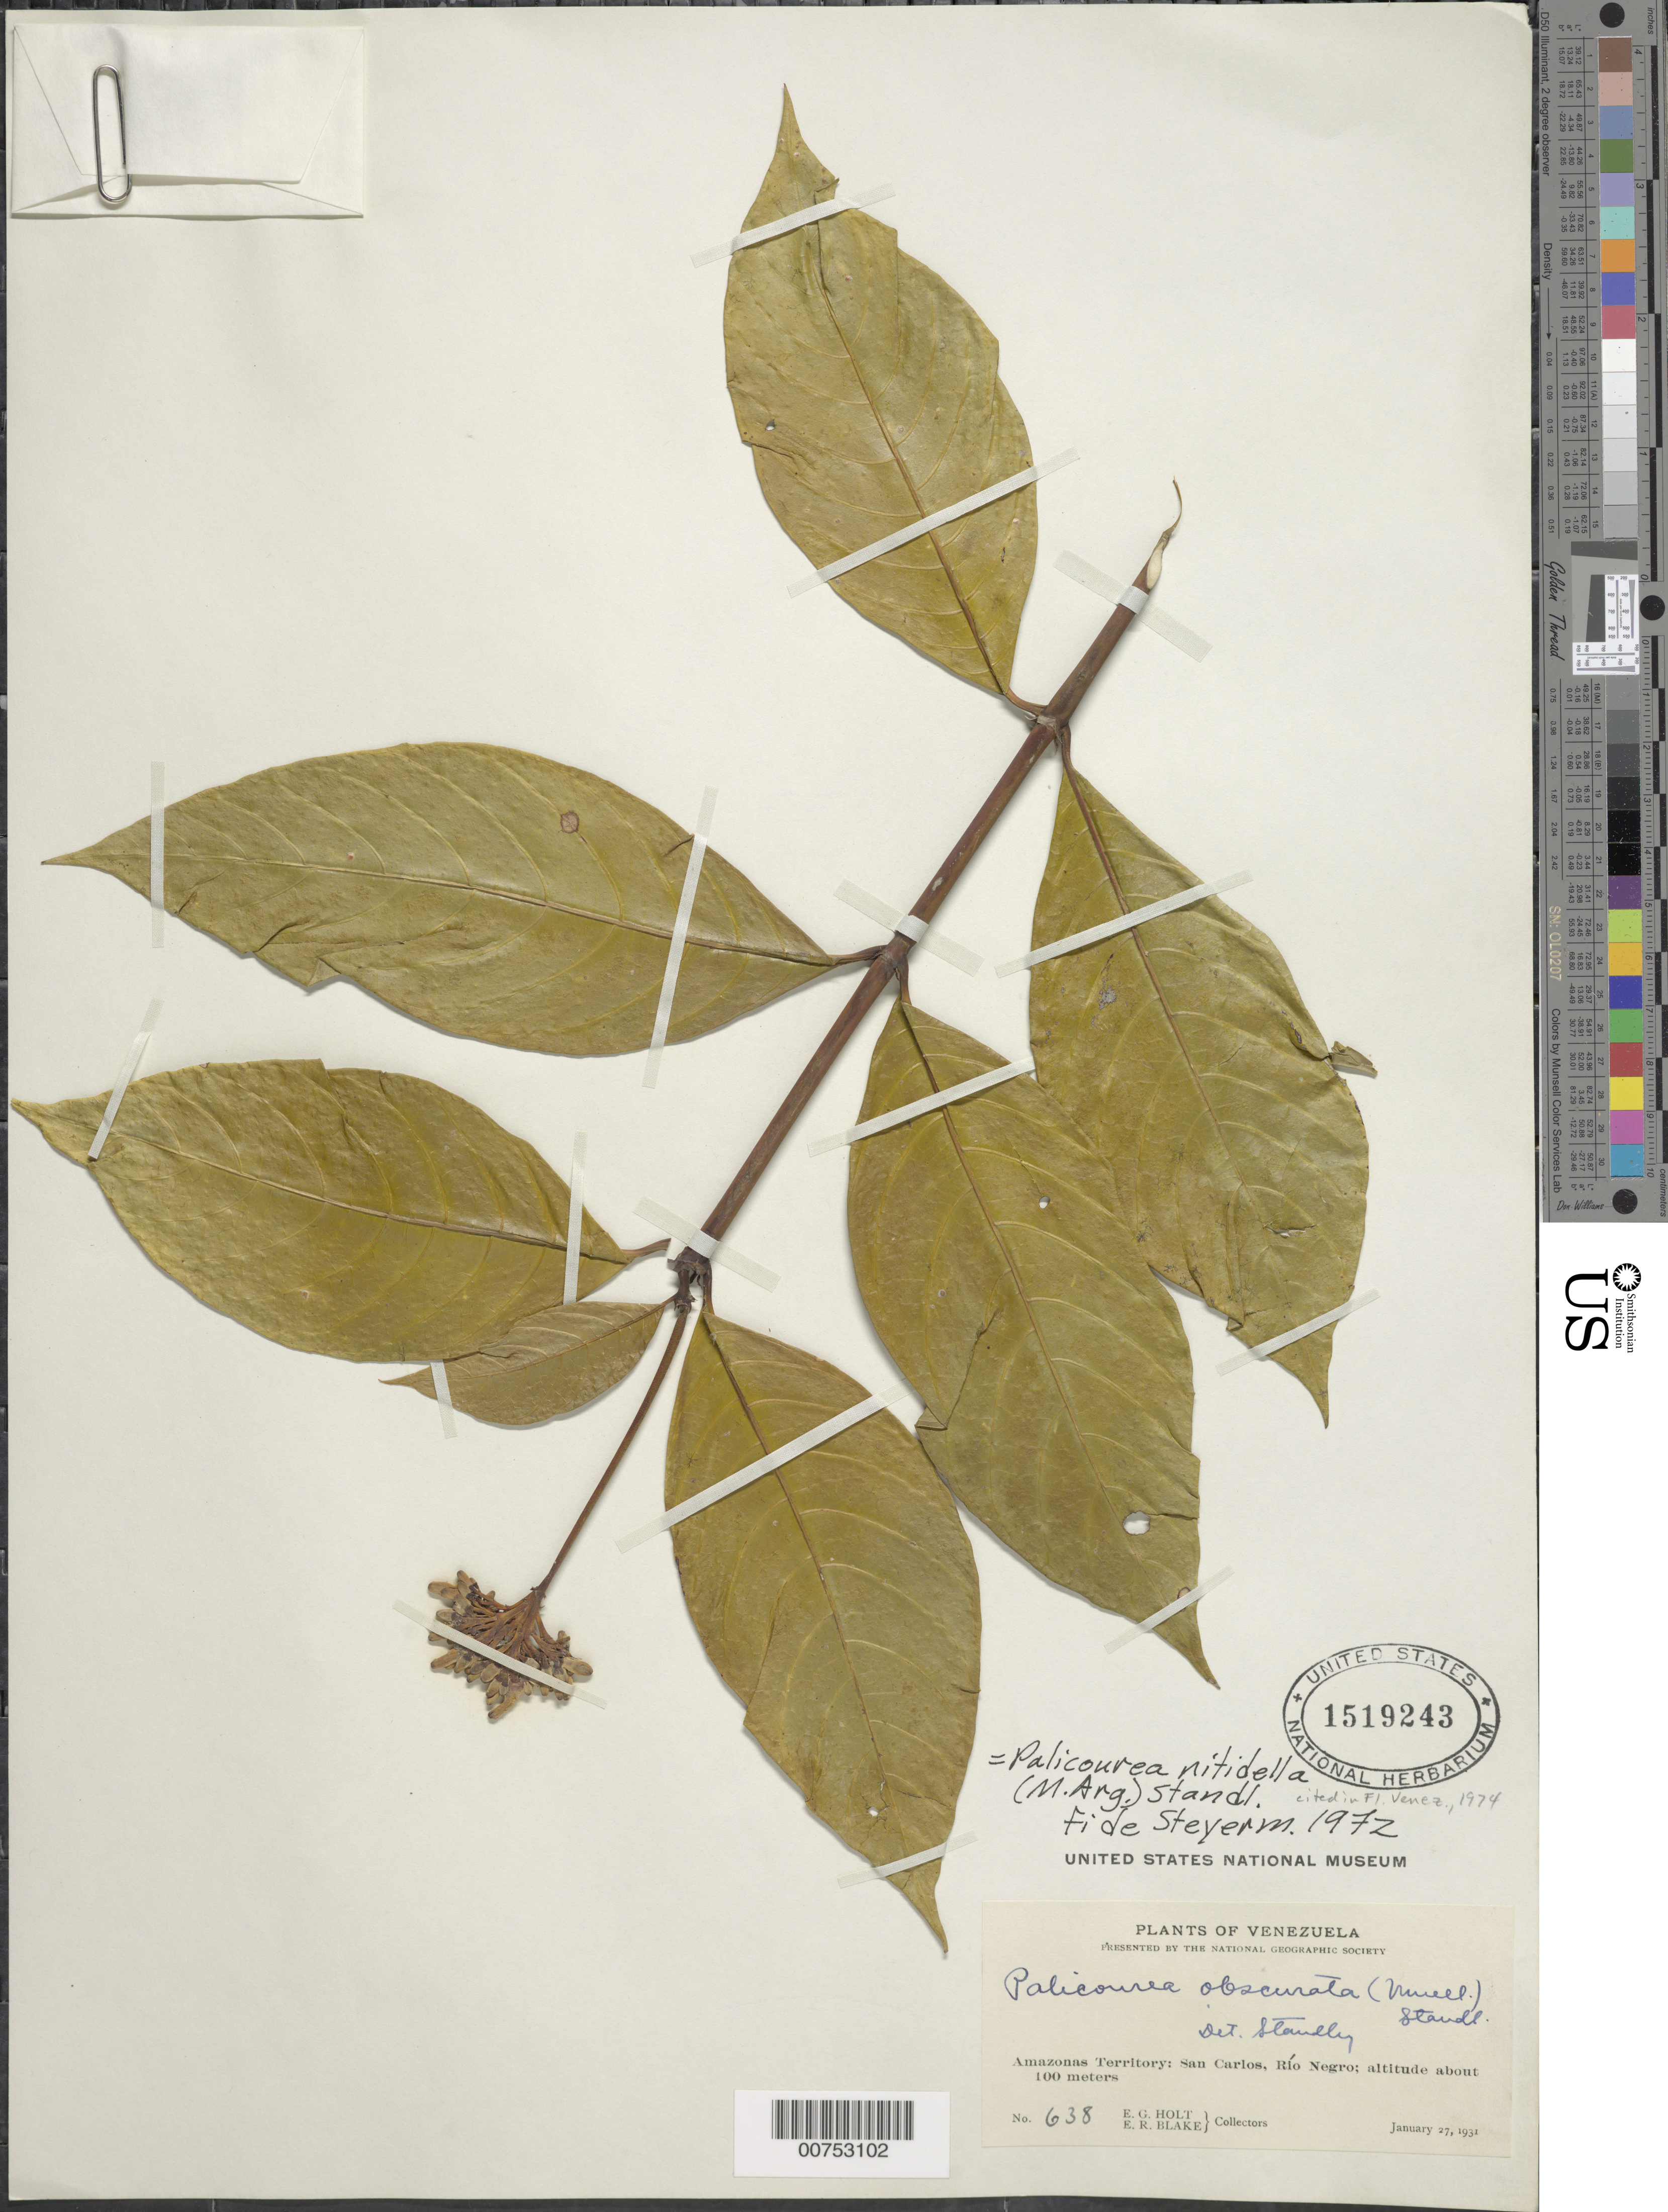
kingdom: Plantae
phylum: Tracheophyta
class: Magnoliopsida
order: Gentianales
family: Rubiaceae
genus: Palicourea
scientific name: Palicourea nitidella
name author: (Müll. Arg.) Standl.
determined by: Steyermark, Julian A., (VEN)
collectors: E. Holt & E. R. Blake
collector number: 638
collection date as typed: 27-Jan-31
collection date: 1931-01-27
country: Venezuela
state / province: Amazonas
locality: San Carlos, Río Negro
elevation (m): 100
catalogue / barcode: US 1519243